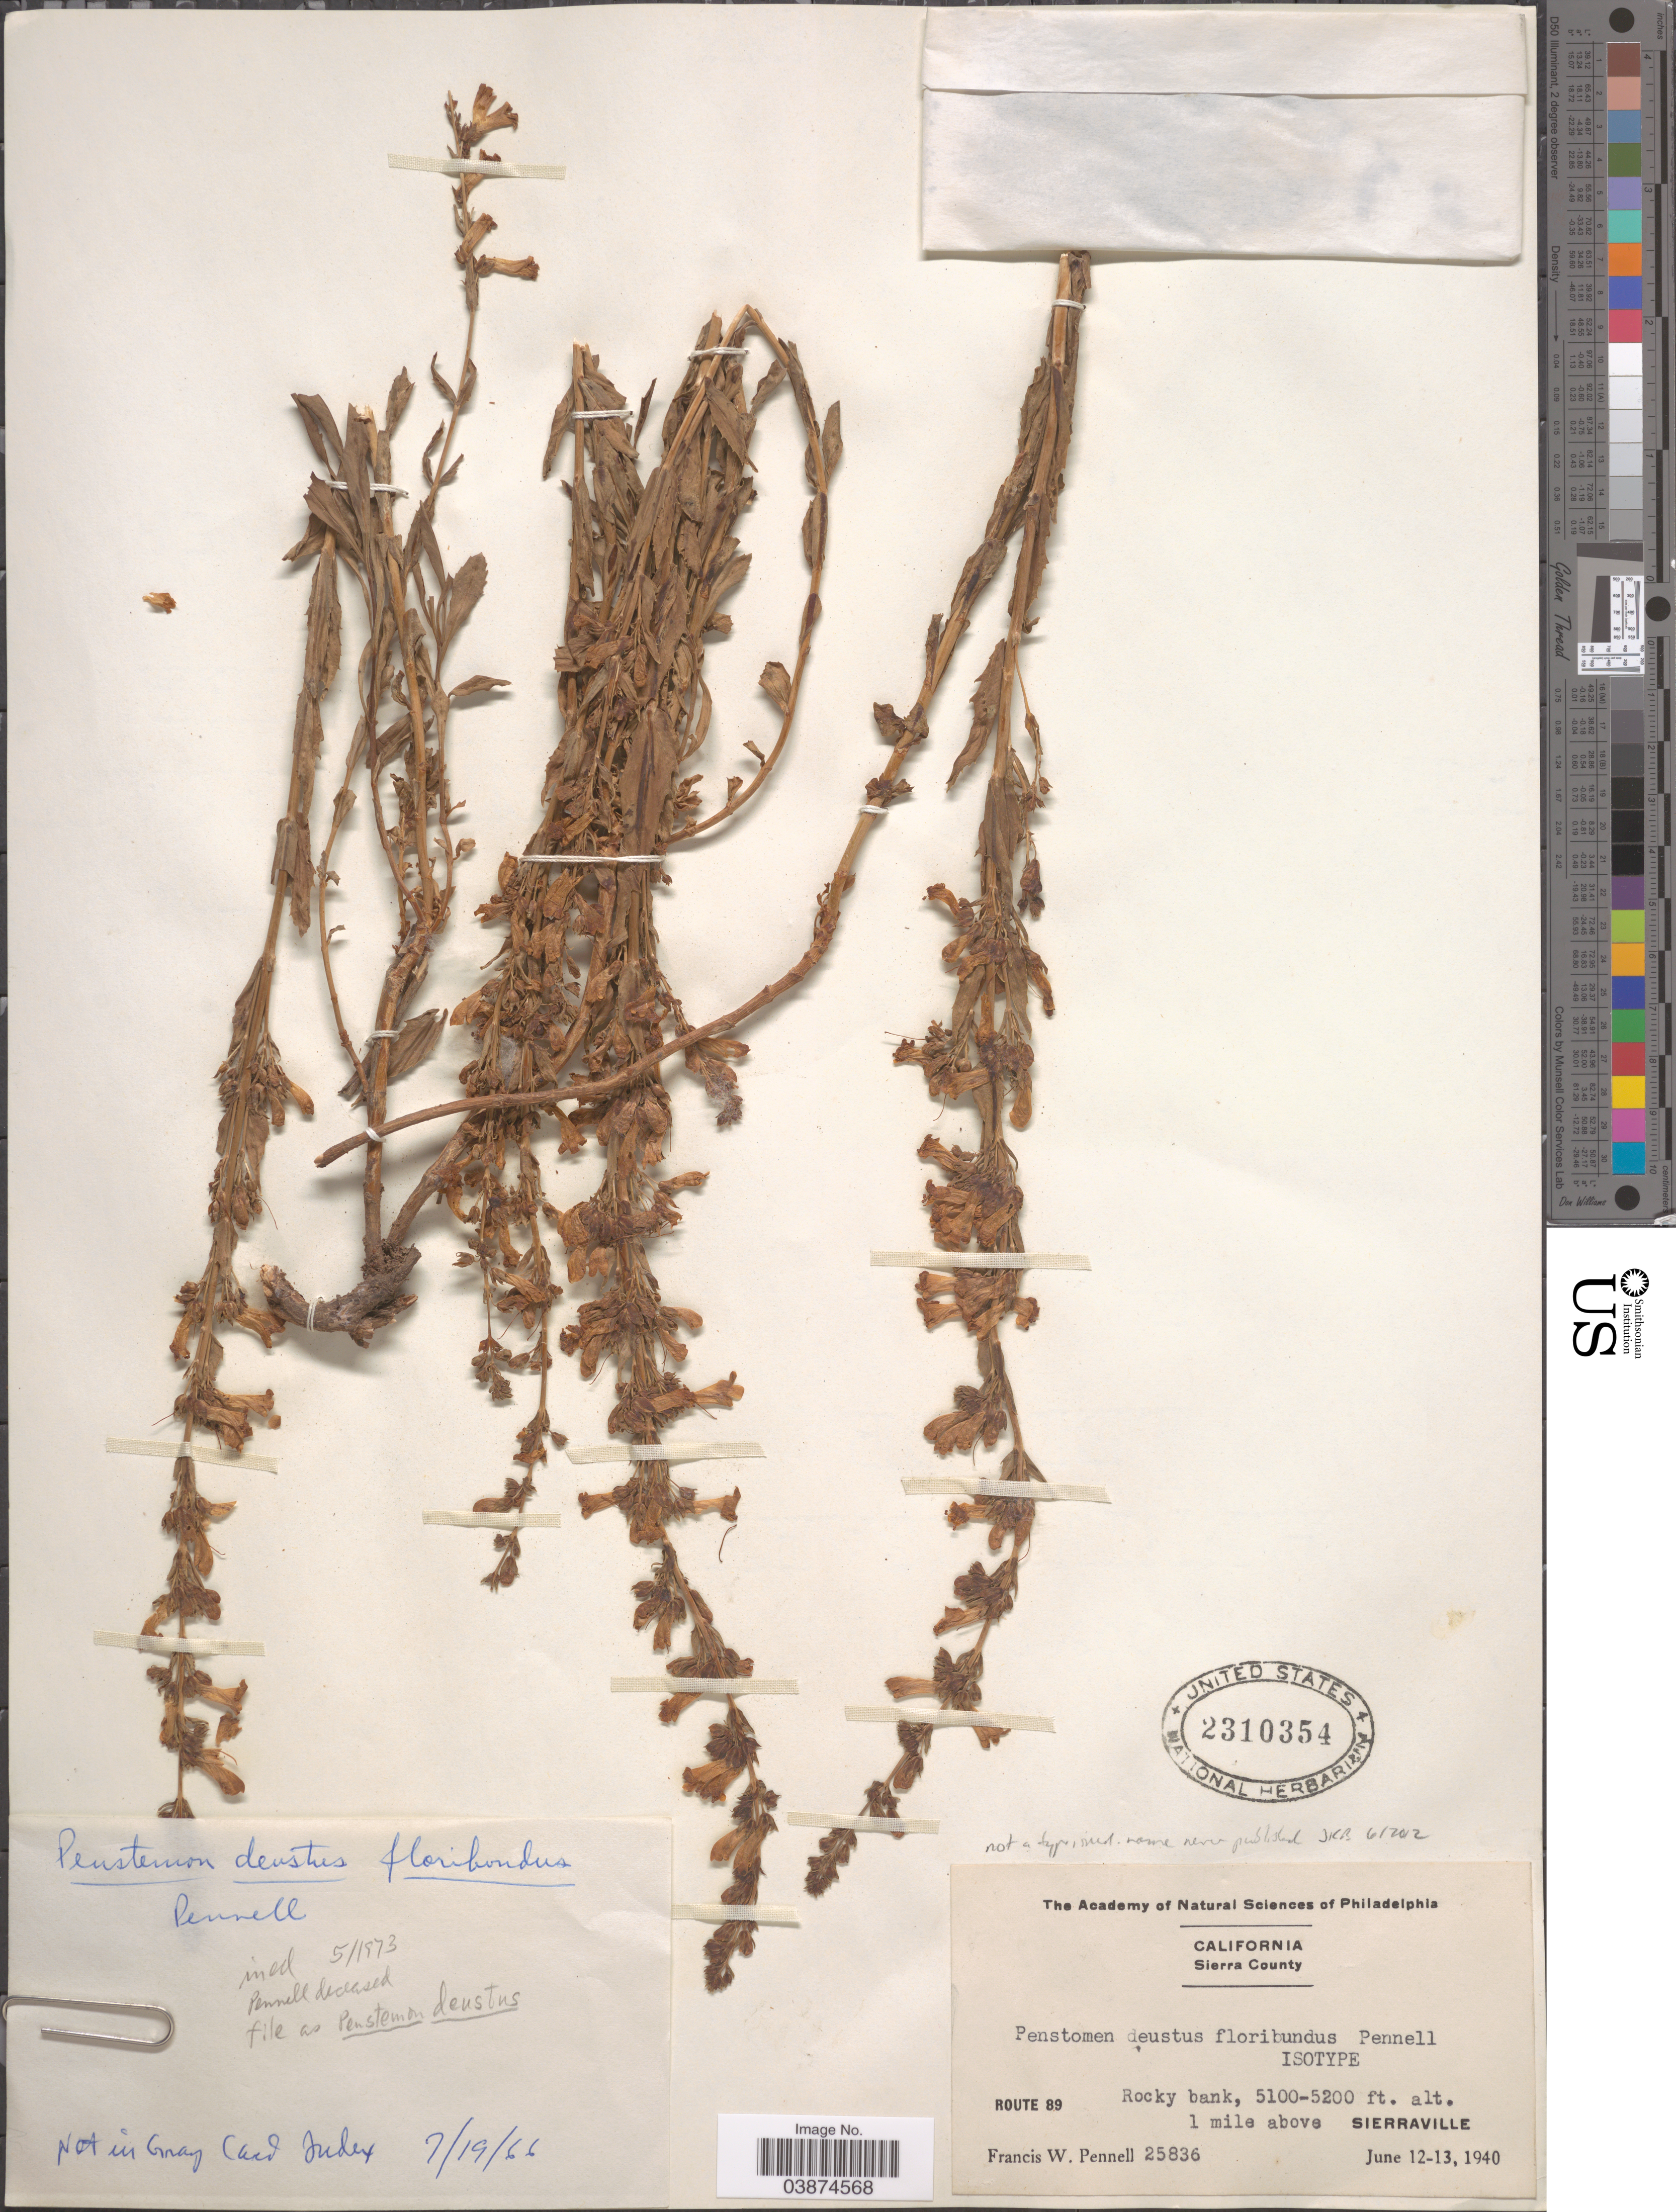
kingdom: Plantae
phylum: Tracheophyta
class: Magnoliopsida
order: Lamiales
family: Plantaginaceae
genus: Penstemon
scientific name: Penstemon deustus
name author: Douglas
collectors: F. W. Pennell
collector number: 25836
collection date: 1940-06-12/1940-06-13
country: United States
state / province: California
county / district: Sierra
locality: Sierra County. Route 89. 1 mile above Sierraville.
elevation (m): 1554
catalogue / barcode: US 2310354